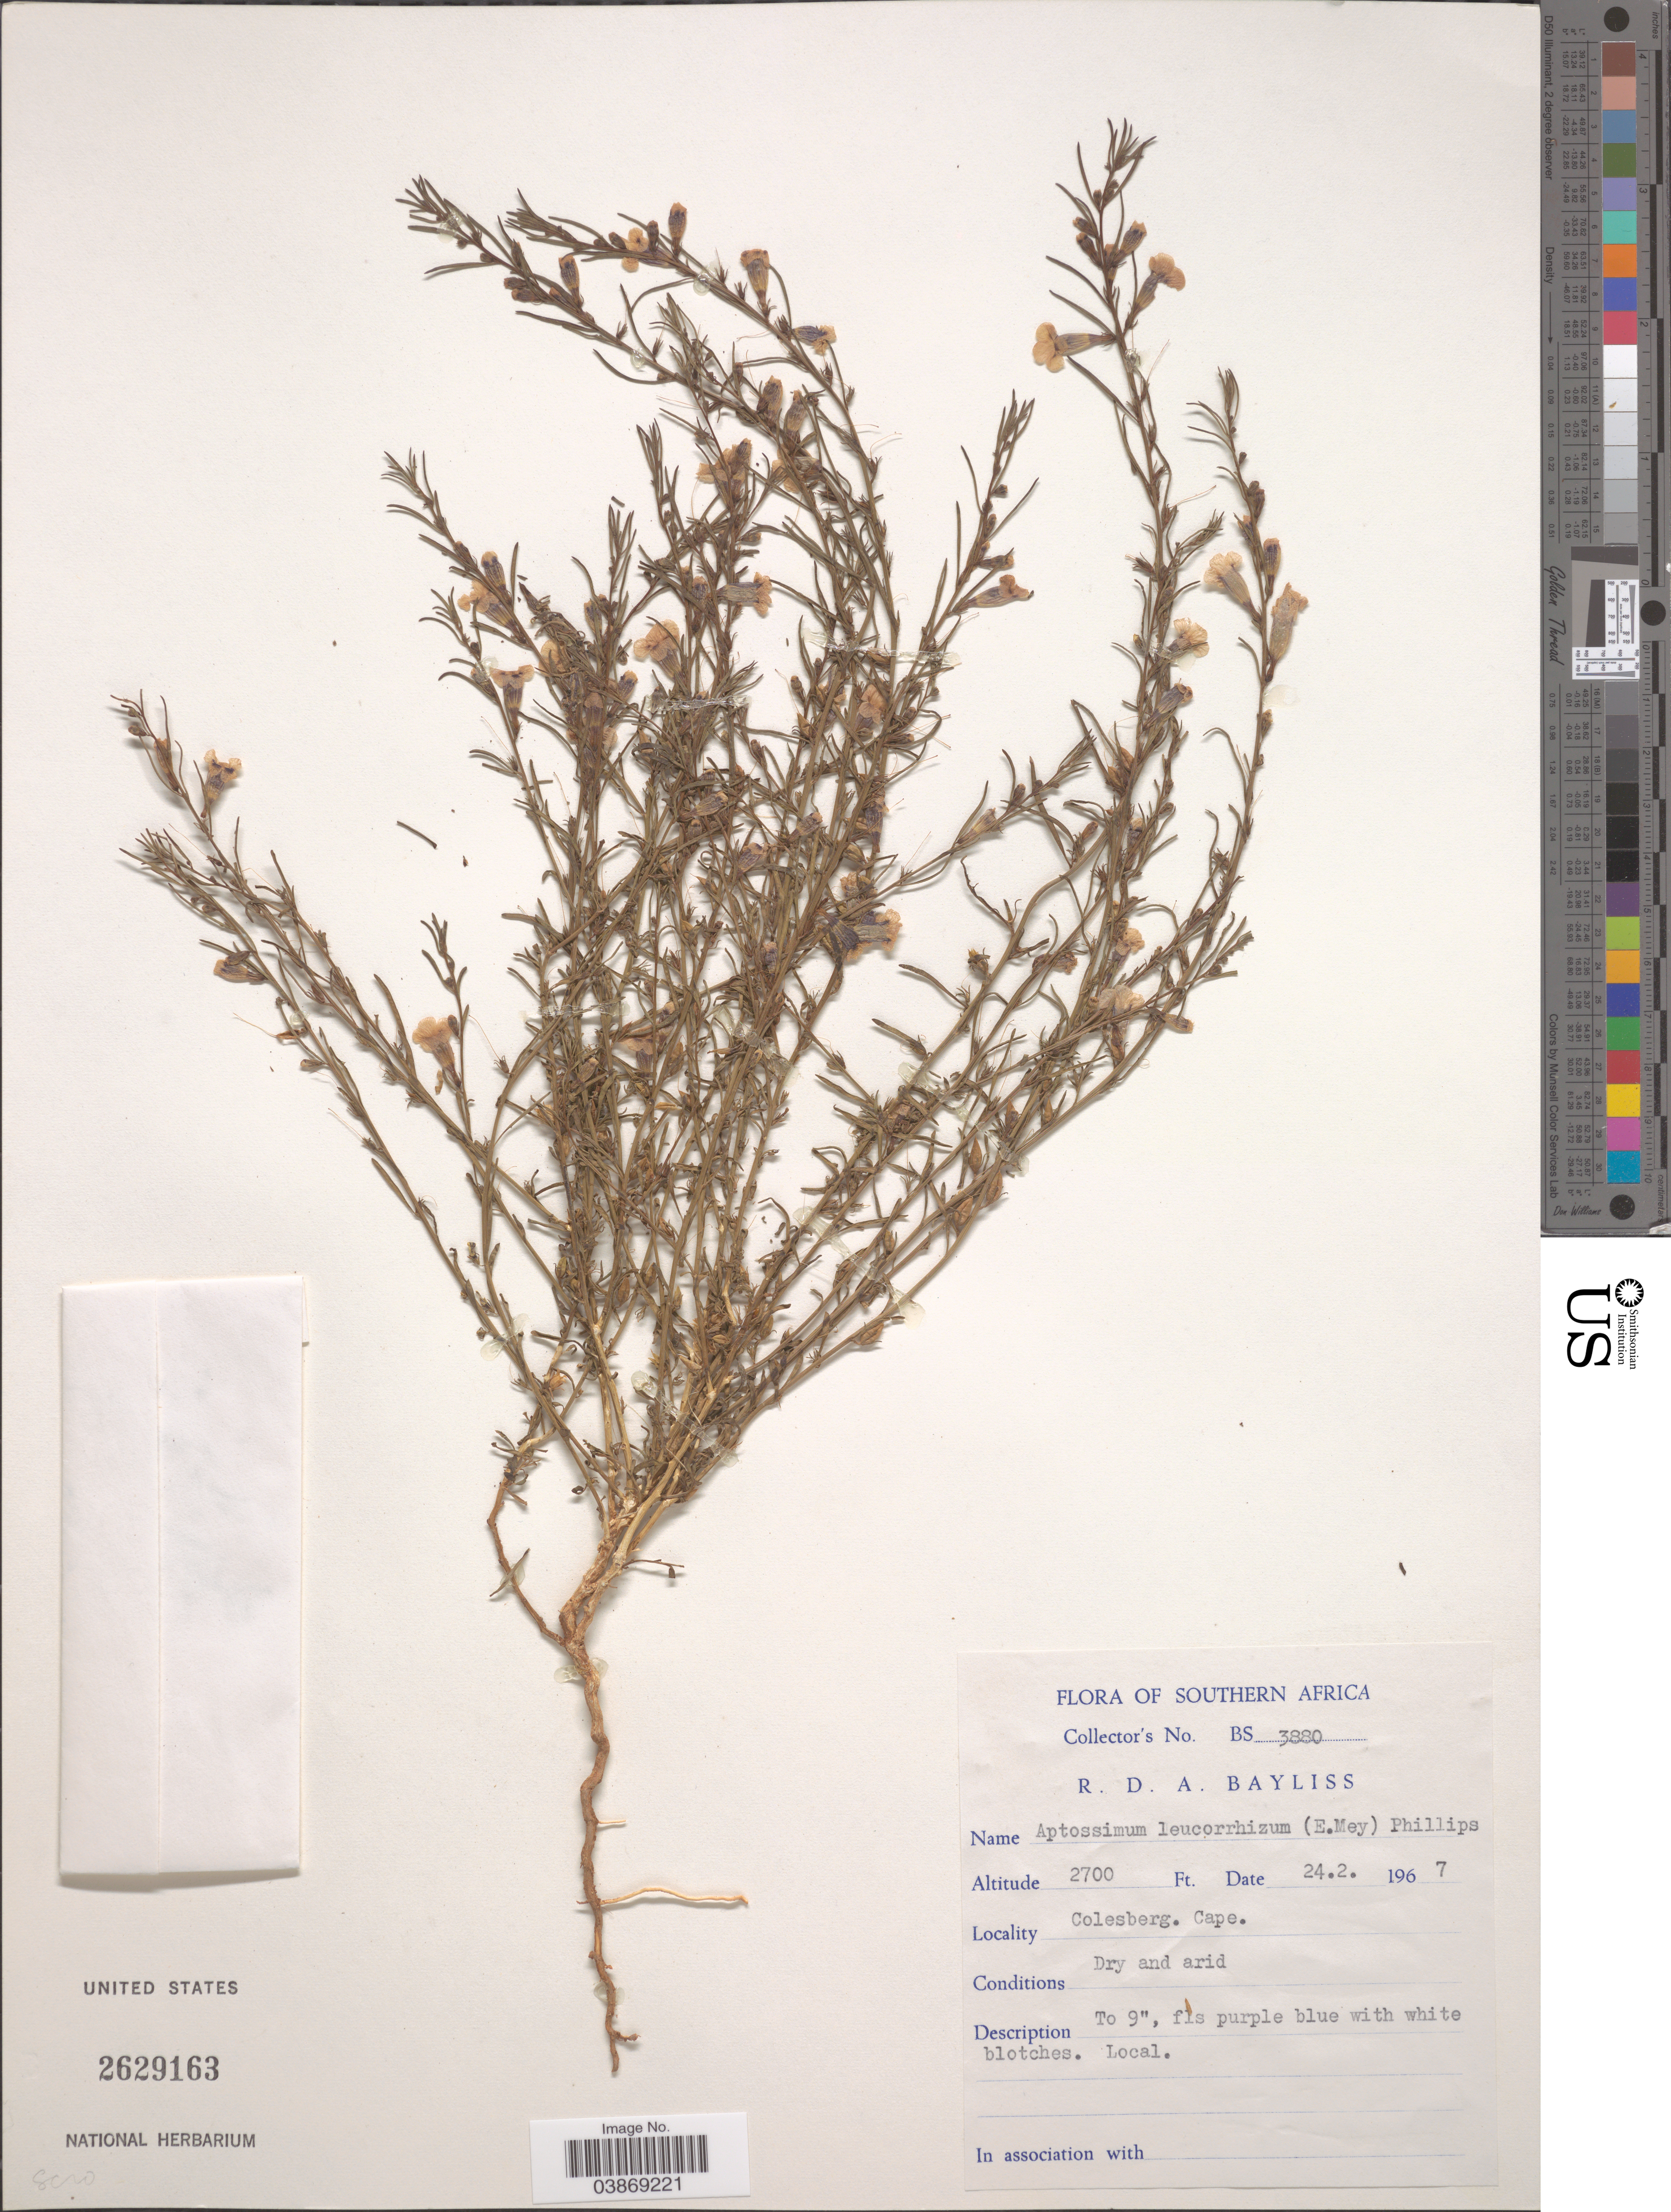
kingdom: Plantae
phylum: Tracheophyta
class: Magnoliopsida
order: Lamiales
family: Scrophulariaceae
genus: Aptosimum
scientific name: Aptosimum leucorrhizum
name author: (E. Mey. ex Benth.) E. Phillips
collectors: R. Bayliss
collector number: BS 3880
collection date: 1967-02-24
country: South Africa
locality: Southern Africa. Colesberg. Cape.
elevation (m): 823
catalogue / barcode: US 2629163